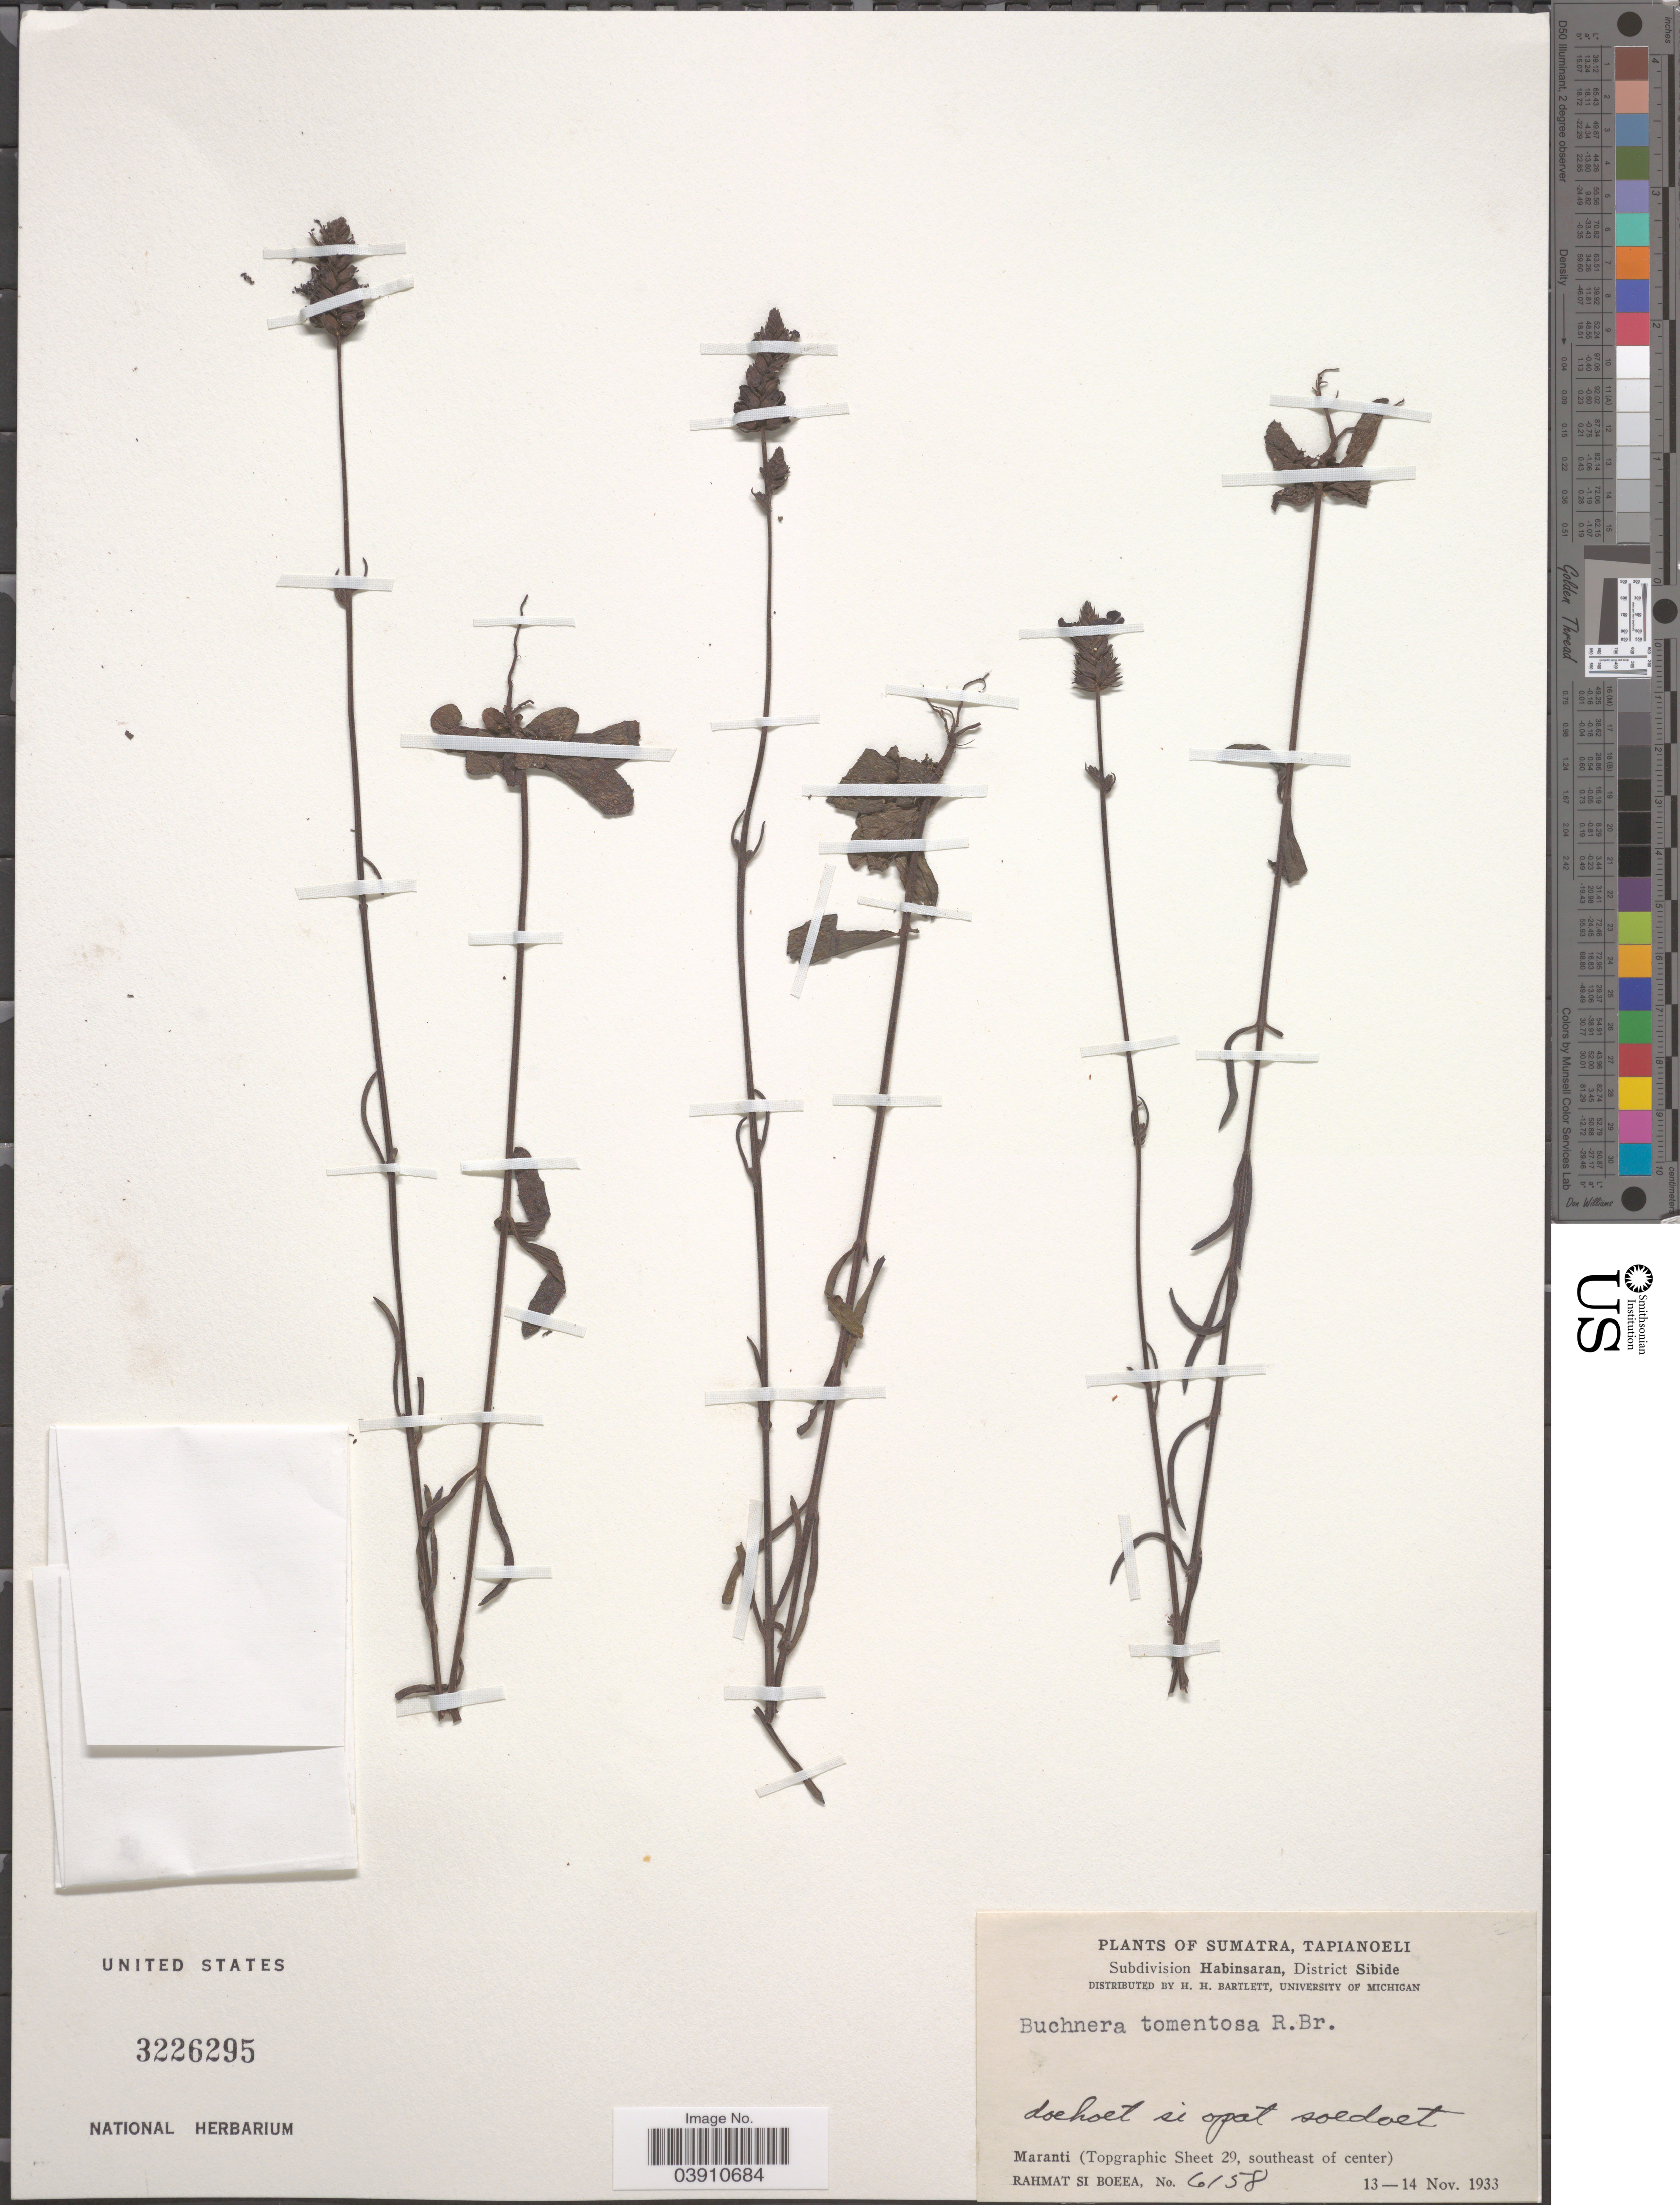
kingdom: Plantae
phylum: Tracheophyta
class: Magnoliopsida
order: Lamiales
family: Orobanchaceae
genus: Buchnera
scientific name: Buchnera tomentosa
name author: Blume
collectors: Rahmat Si Boeea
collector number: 6158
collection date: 1933-11-13/1933-11-14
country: Indonesia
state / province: Sumatra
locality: Tapianoeli. Subdivision Habinsaran, District Sibide. Maranti (Topgraphic Sheet 29, southeast of center).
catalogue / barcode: US 3226295